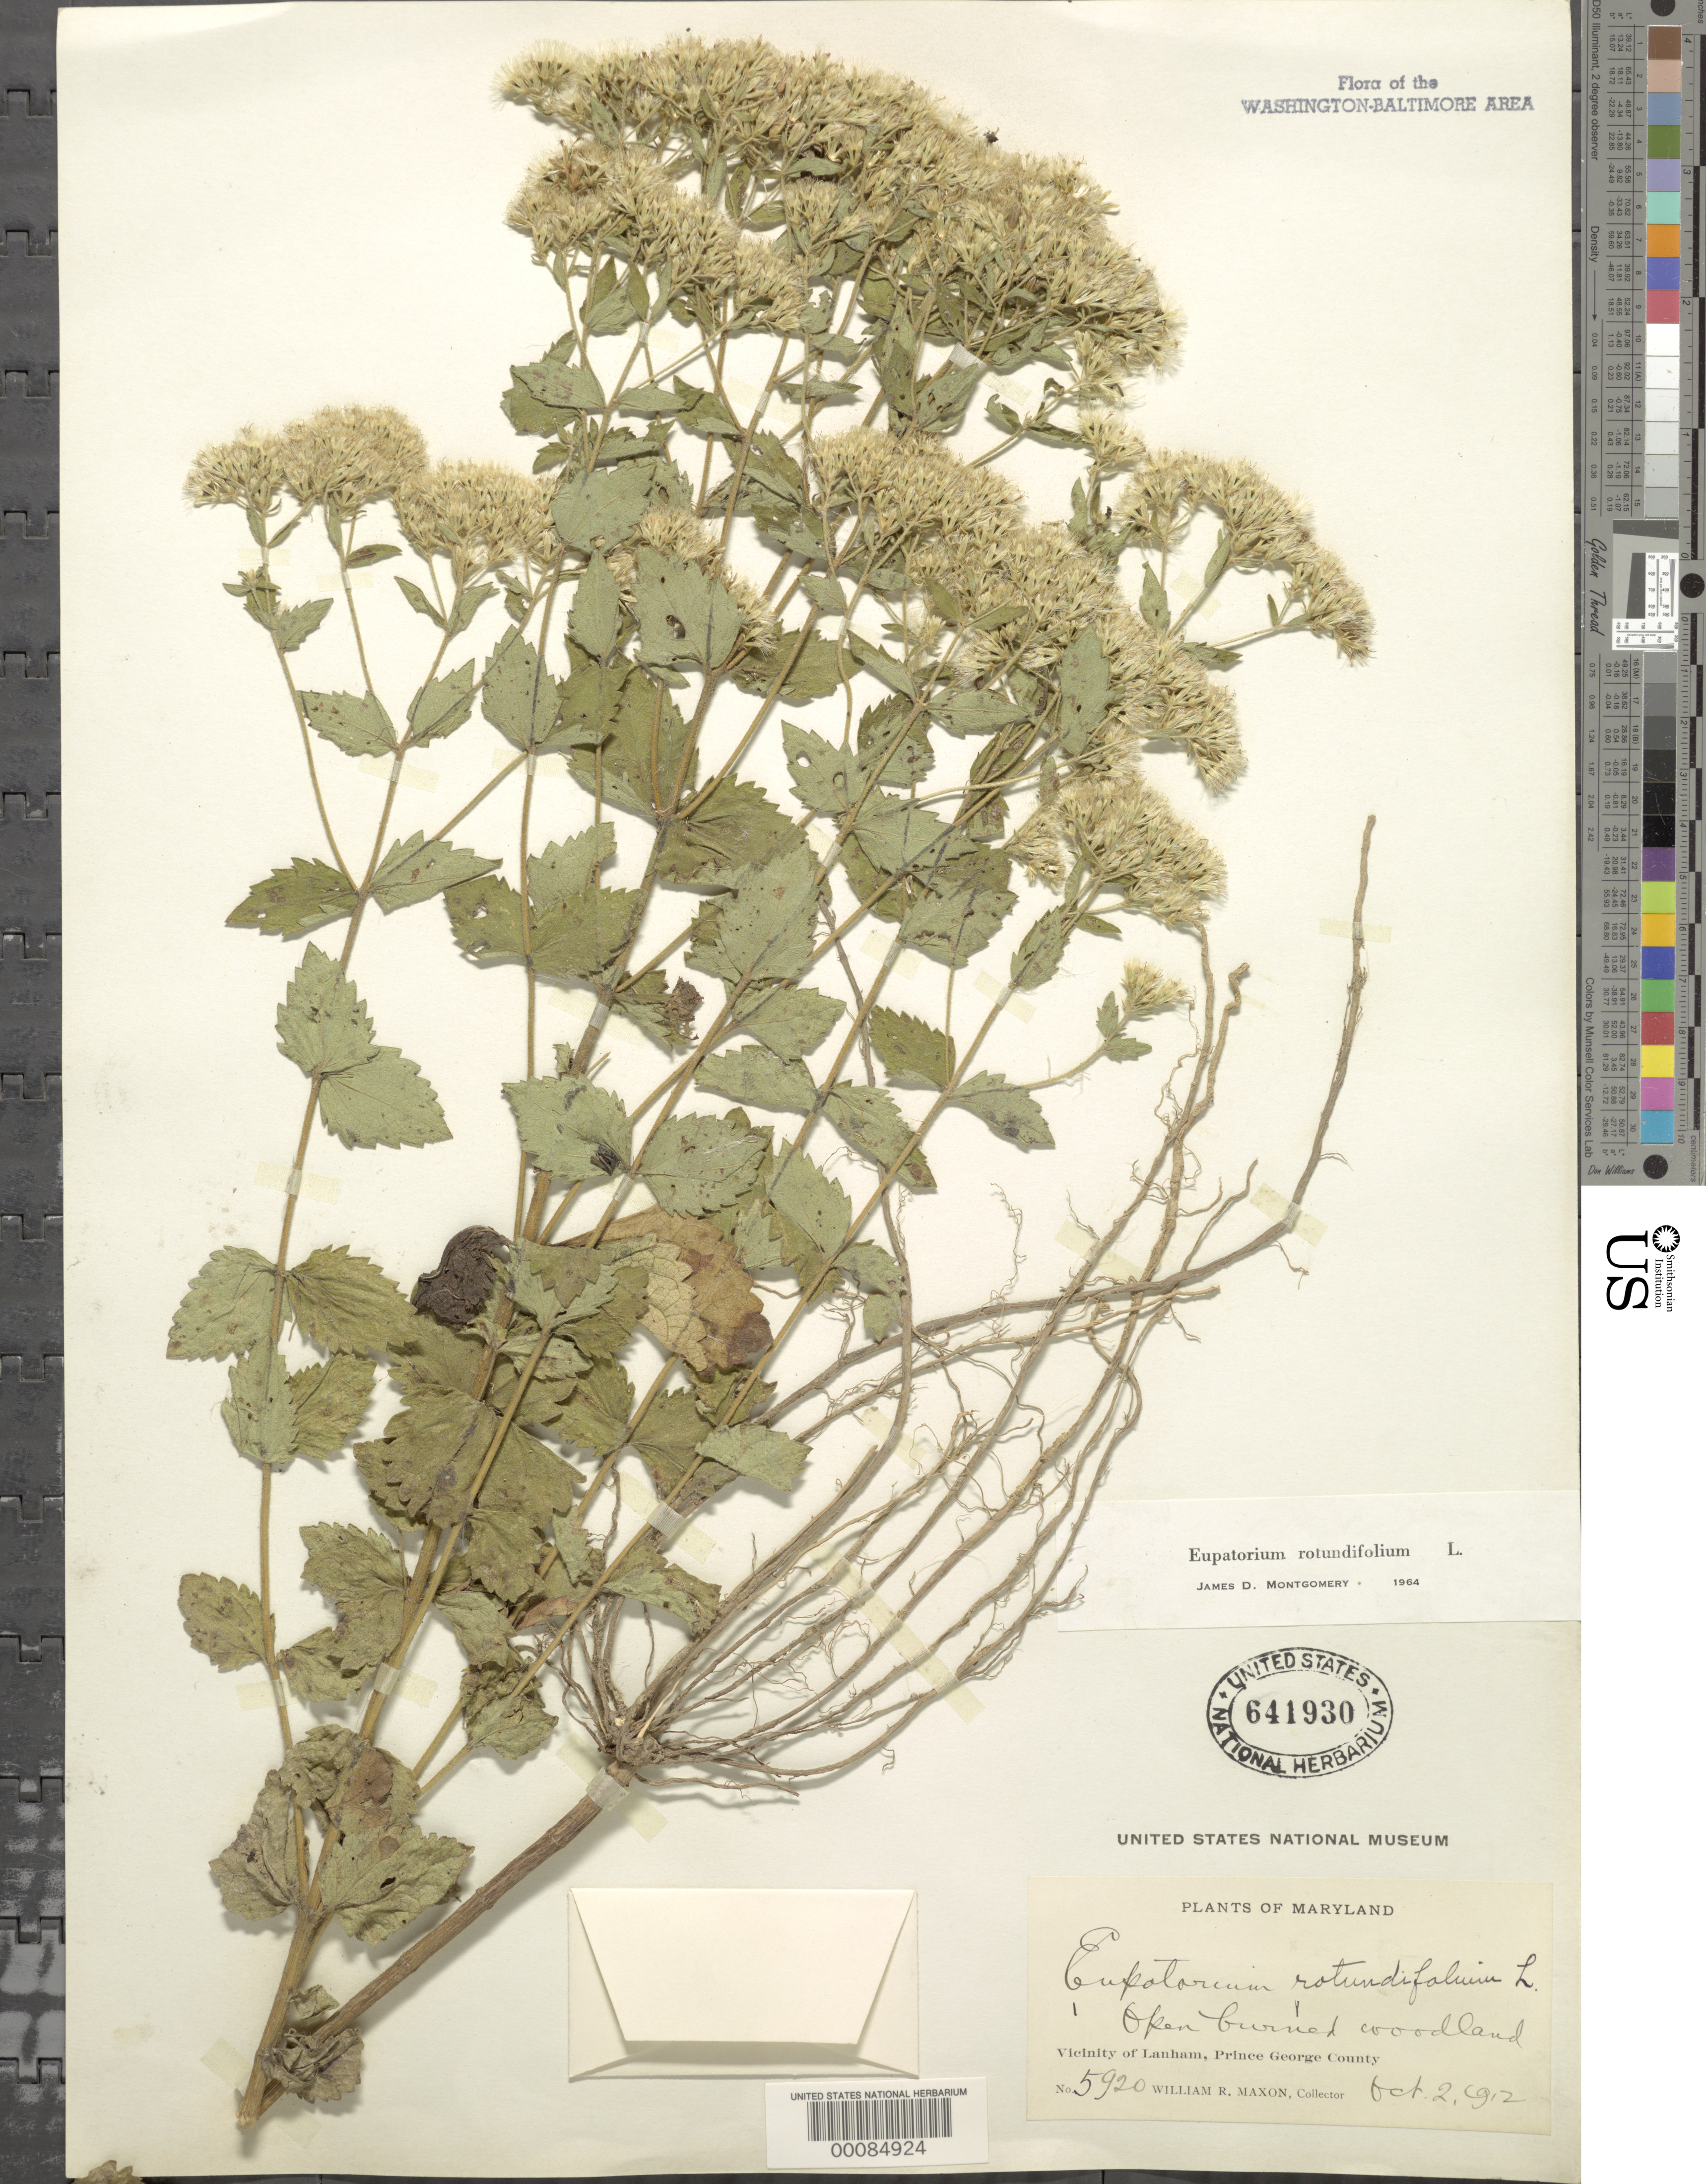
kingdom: Plantae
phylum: Tracheophyta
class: Magnoliopsida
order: Asterales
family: Asteraceae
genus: Eupatorium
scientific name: Eupatorium rotundifolium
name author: L.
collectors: W. R. Maxon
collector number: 5920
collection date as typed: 02 Oct 1912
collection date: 1912-10-02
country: United States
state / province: Maryland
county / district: Prince George's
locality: Lanham vicinity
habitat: Open burned woodland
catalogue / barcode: US 641930